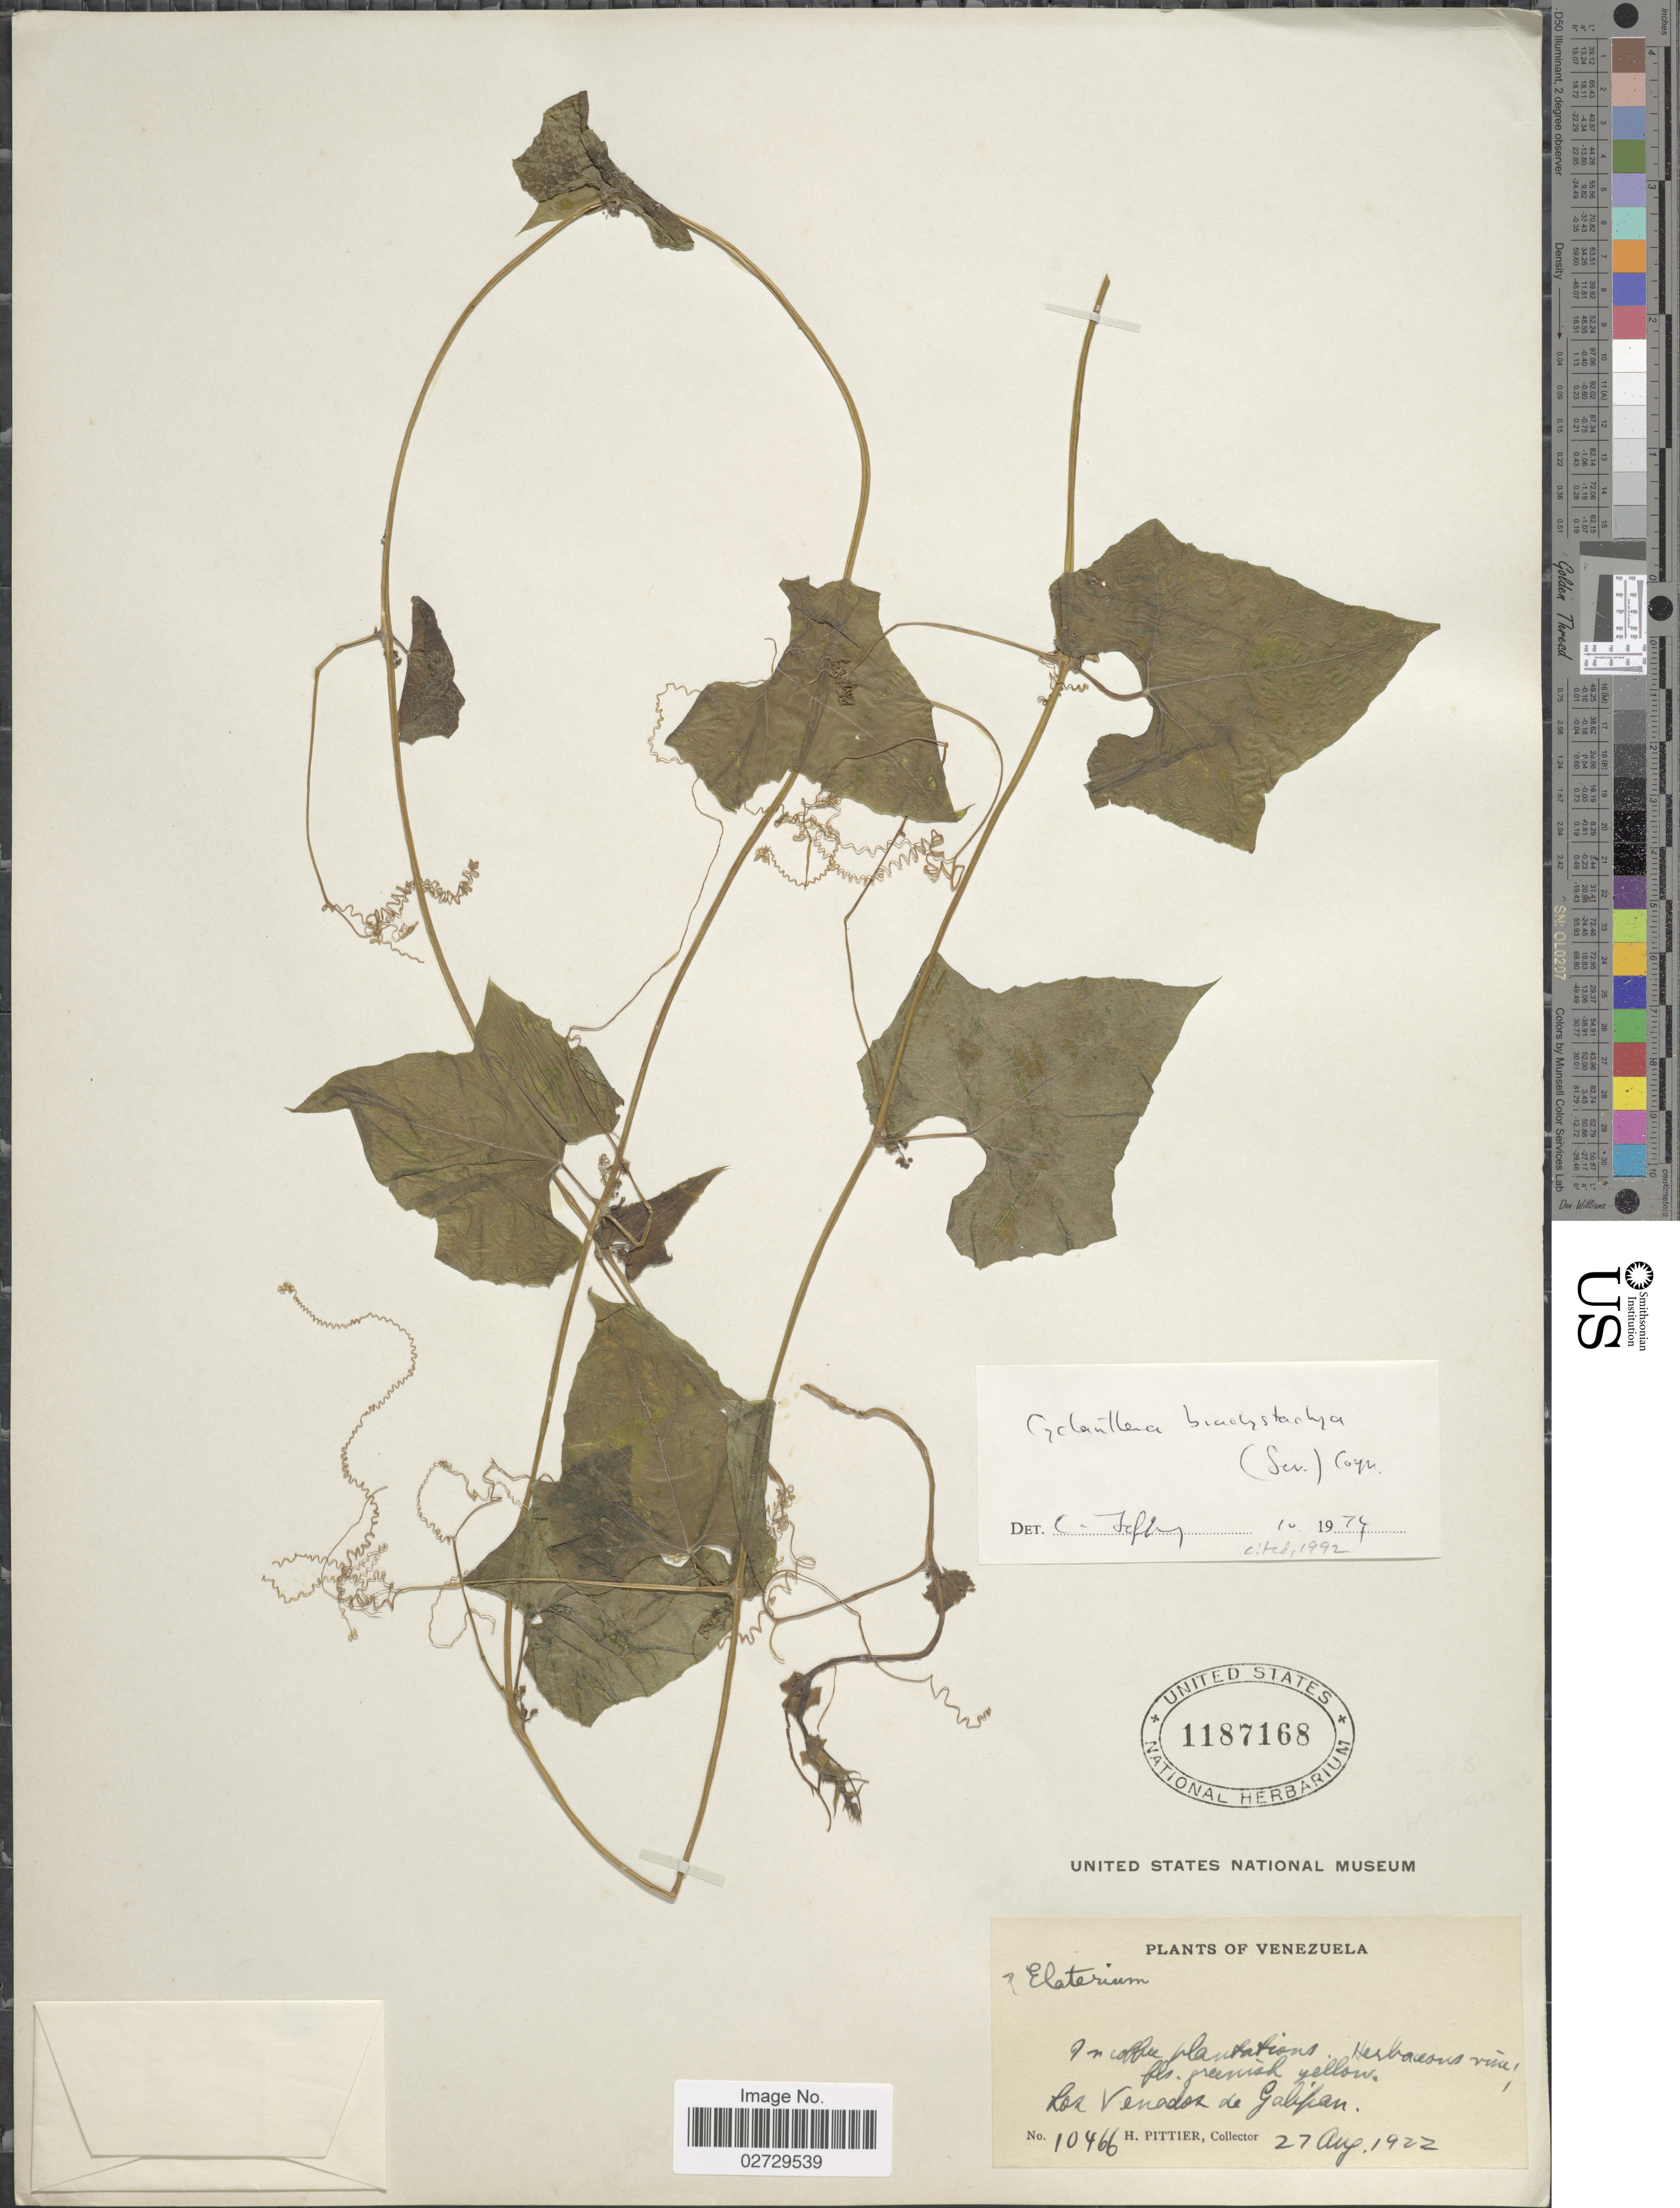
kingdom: Plantae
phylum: Tracheophyta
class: Magnoliopsida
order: Cucurbitales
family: Cucurbitaceae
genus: Cyclanthera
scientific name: Cyclanthera brachystachya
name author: (DC.) Cogn.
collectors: H. F. Pittier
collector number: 10466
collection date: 1922-08-27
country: Venezuela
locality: Los Venados de Galipan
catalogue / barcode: US 1187168